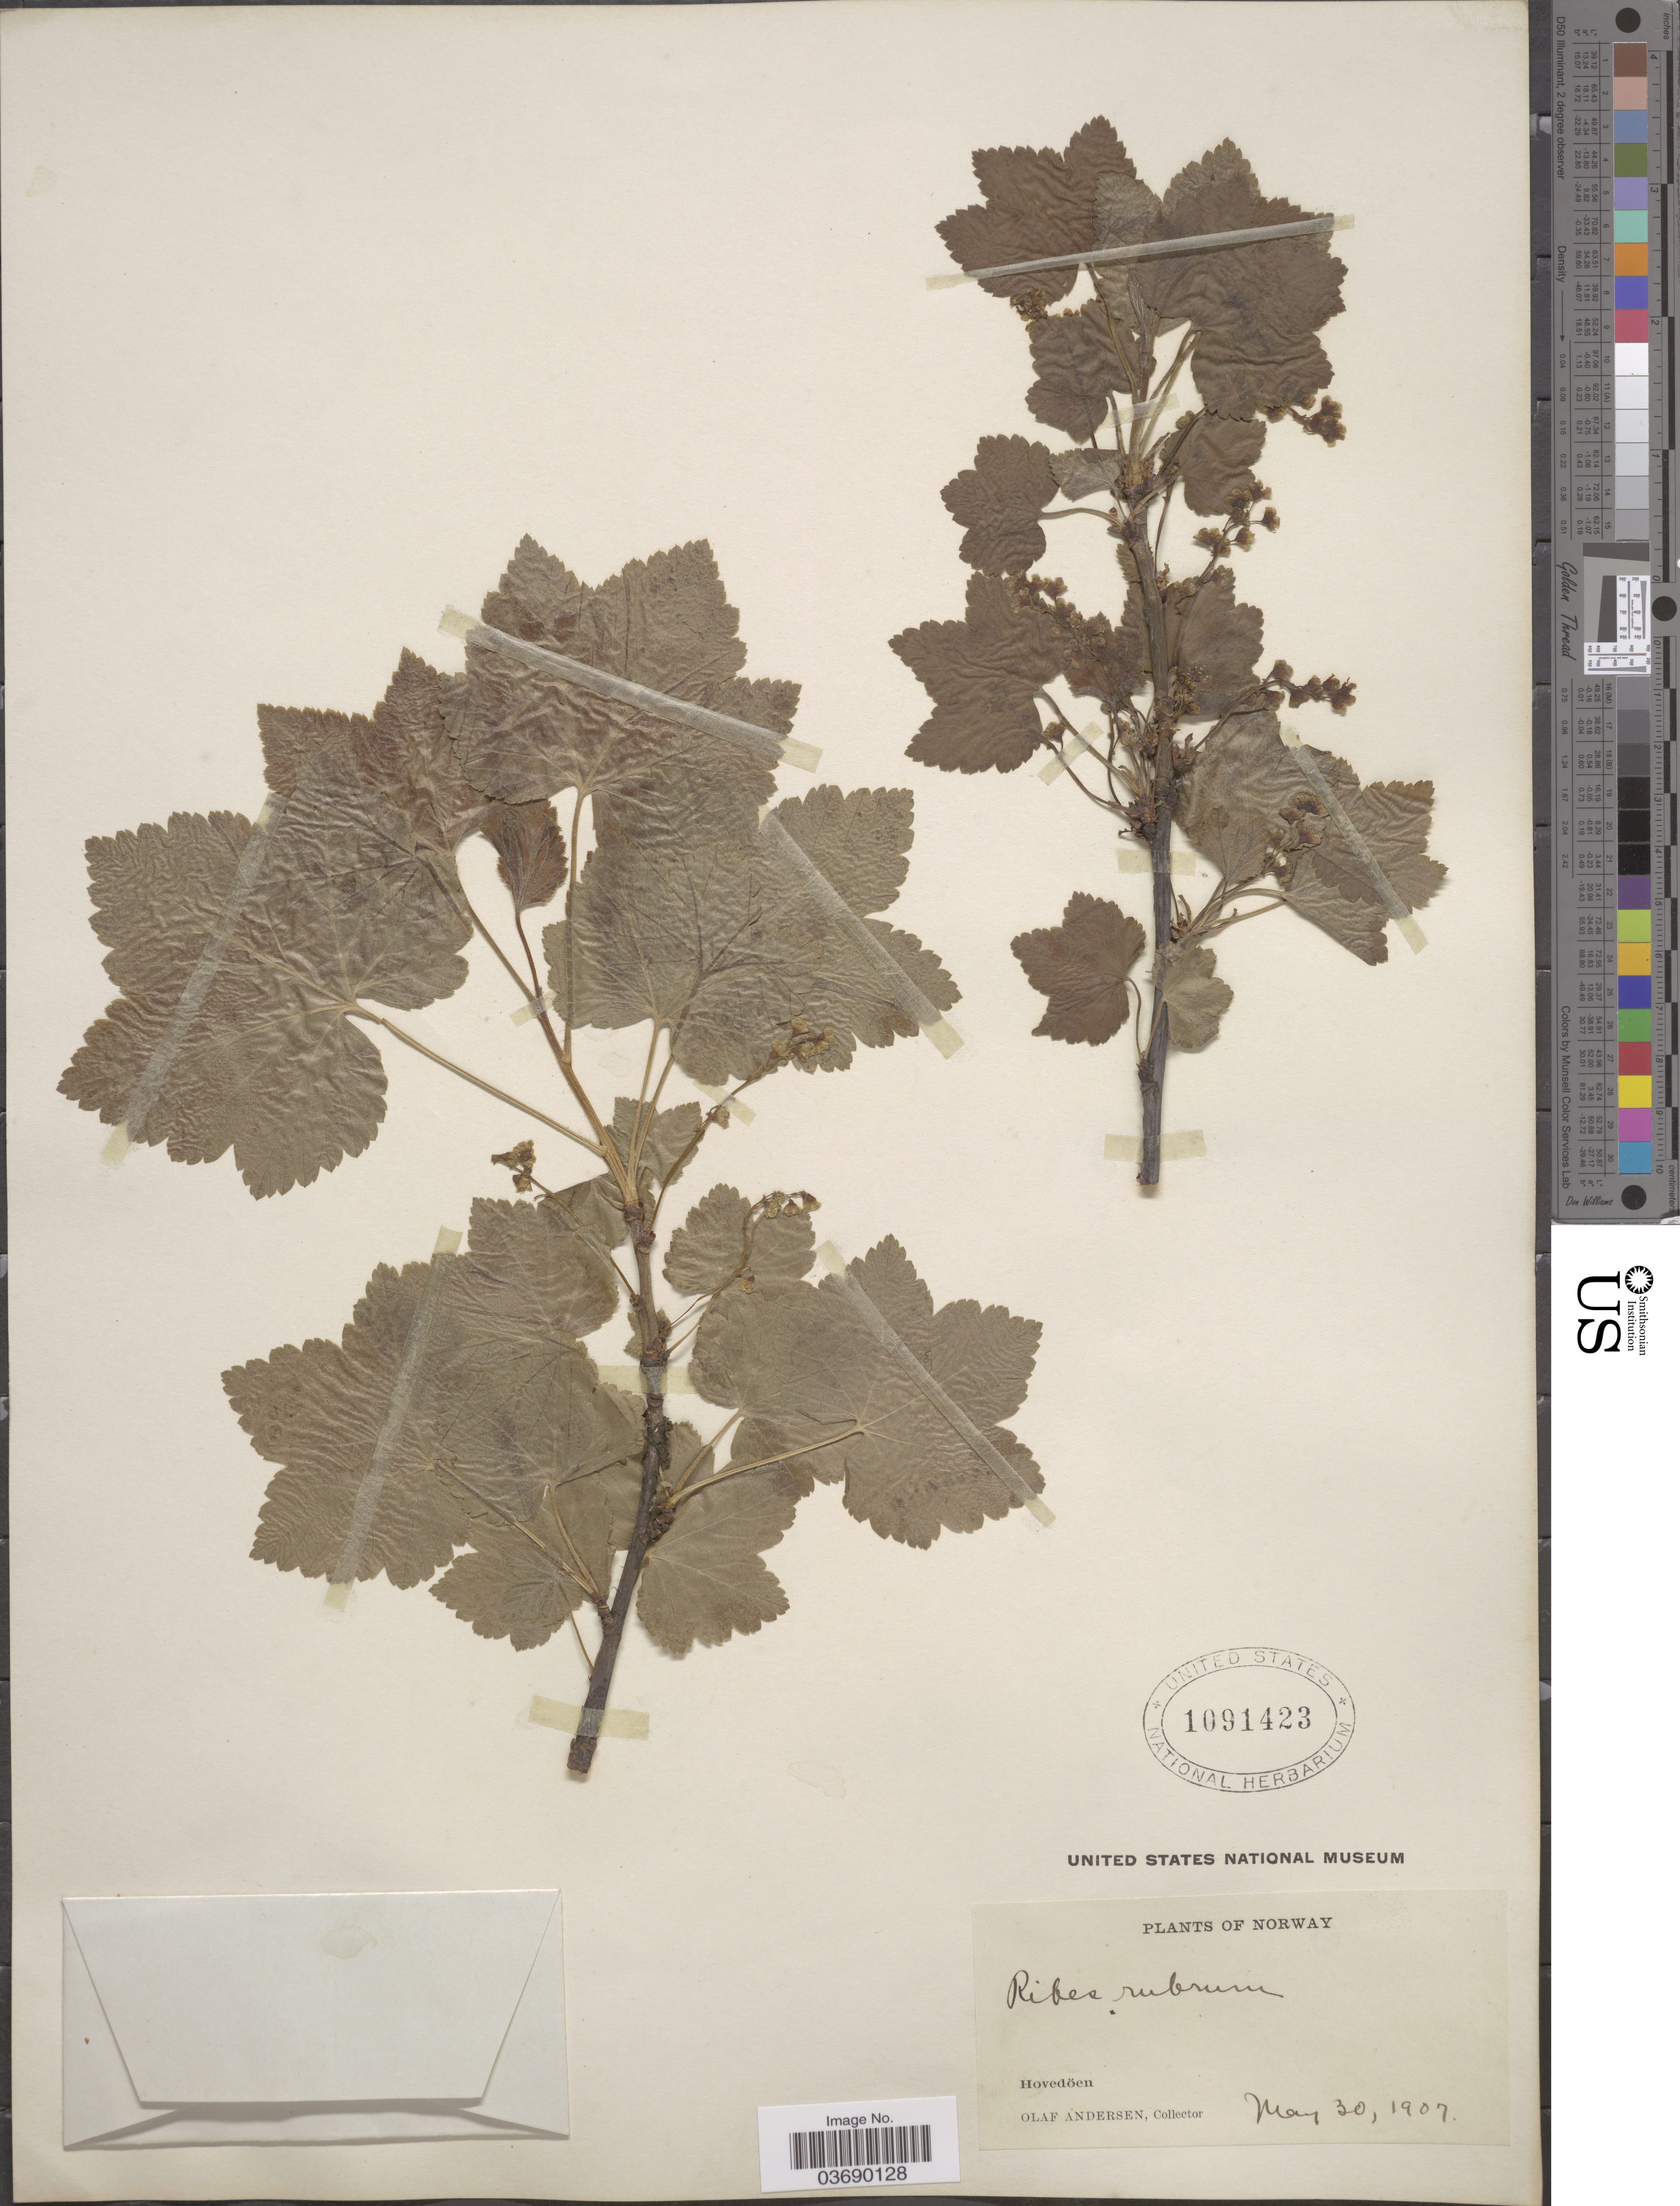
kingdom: Plantae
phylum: Tracheophyta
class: Magnoliopsida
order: Saxifragales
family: Grossulariaceae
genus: Ribes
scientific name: Ribes rubrum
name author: L.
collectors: O. Andersen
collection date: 1907-05-30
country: Norway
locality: Hovedöen.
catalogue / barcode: US 1091423